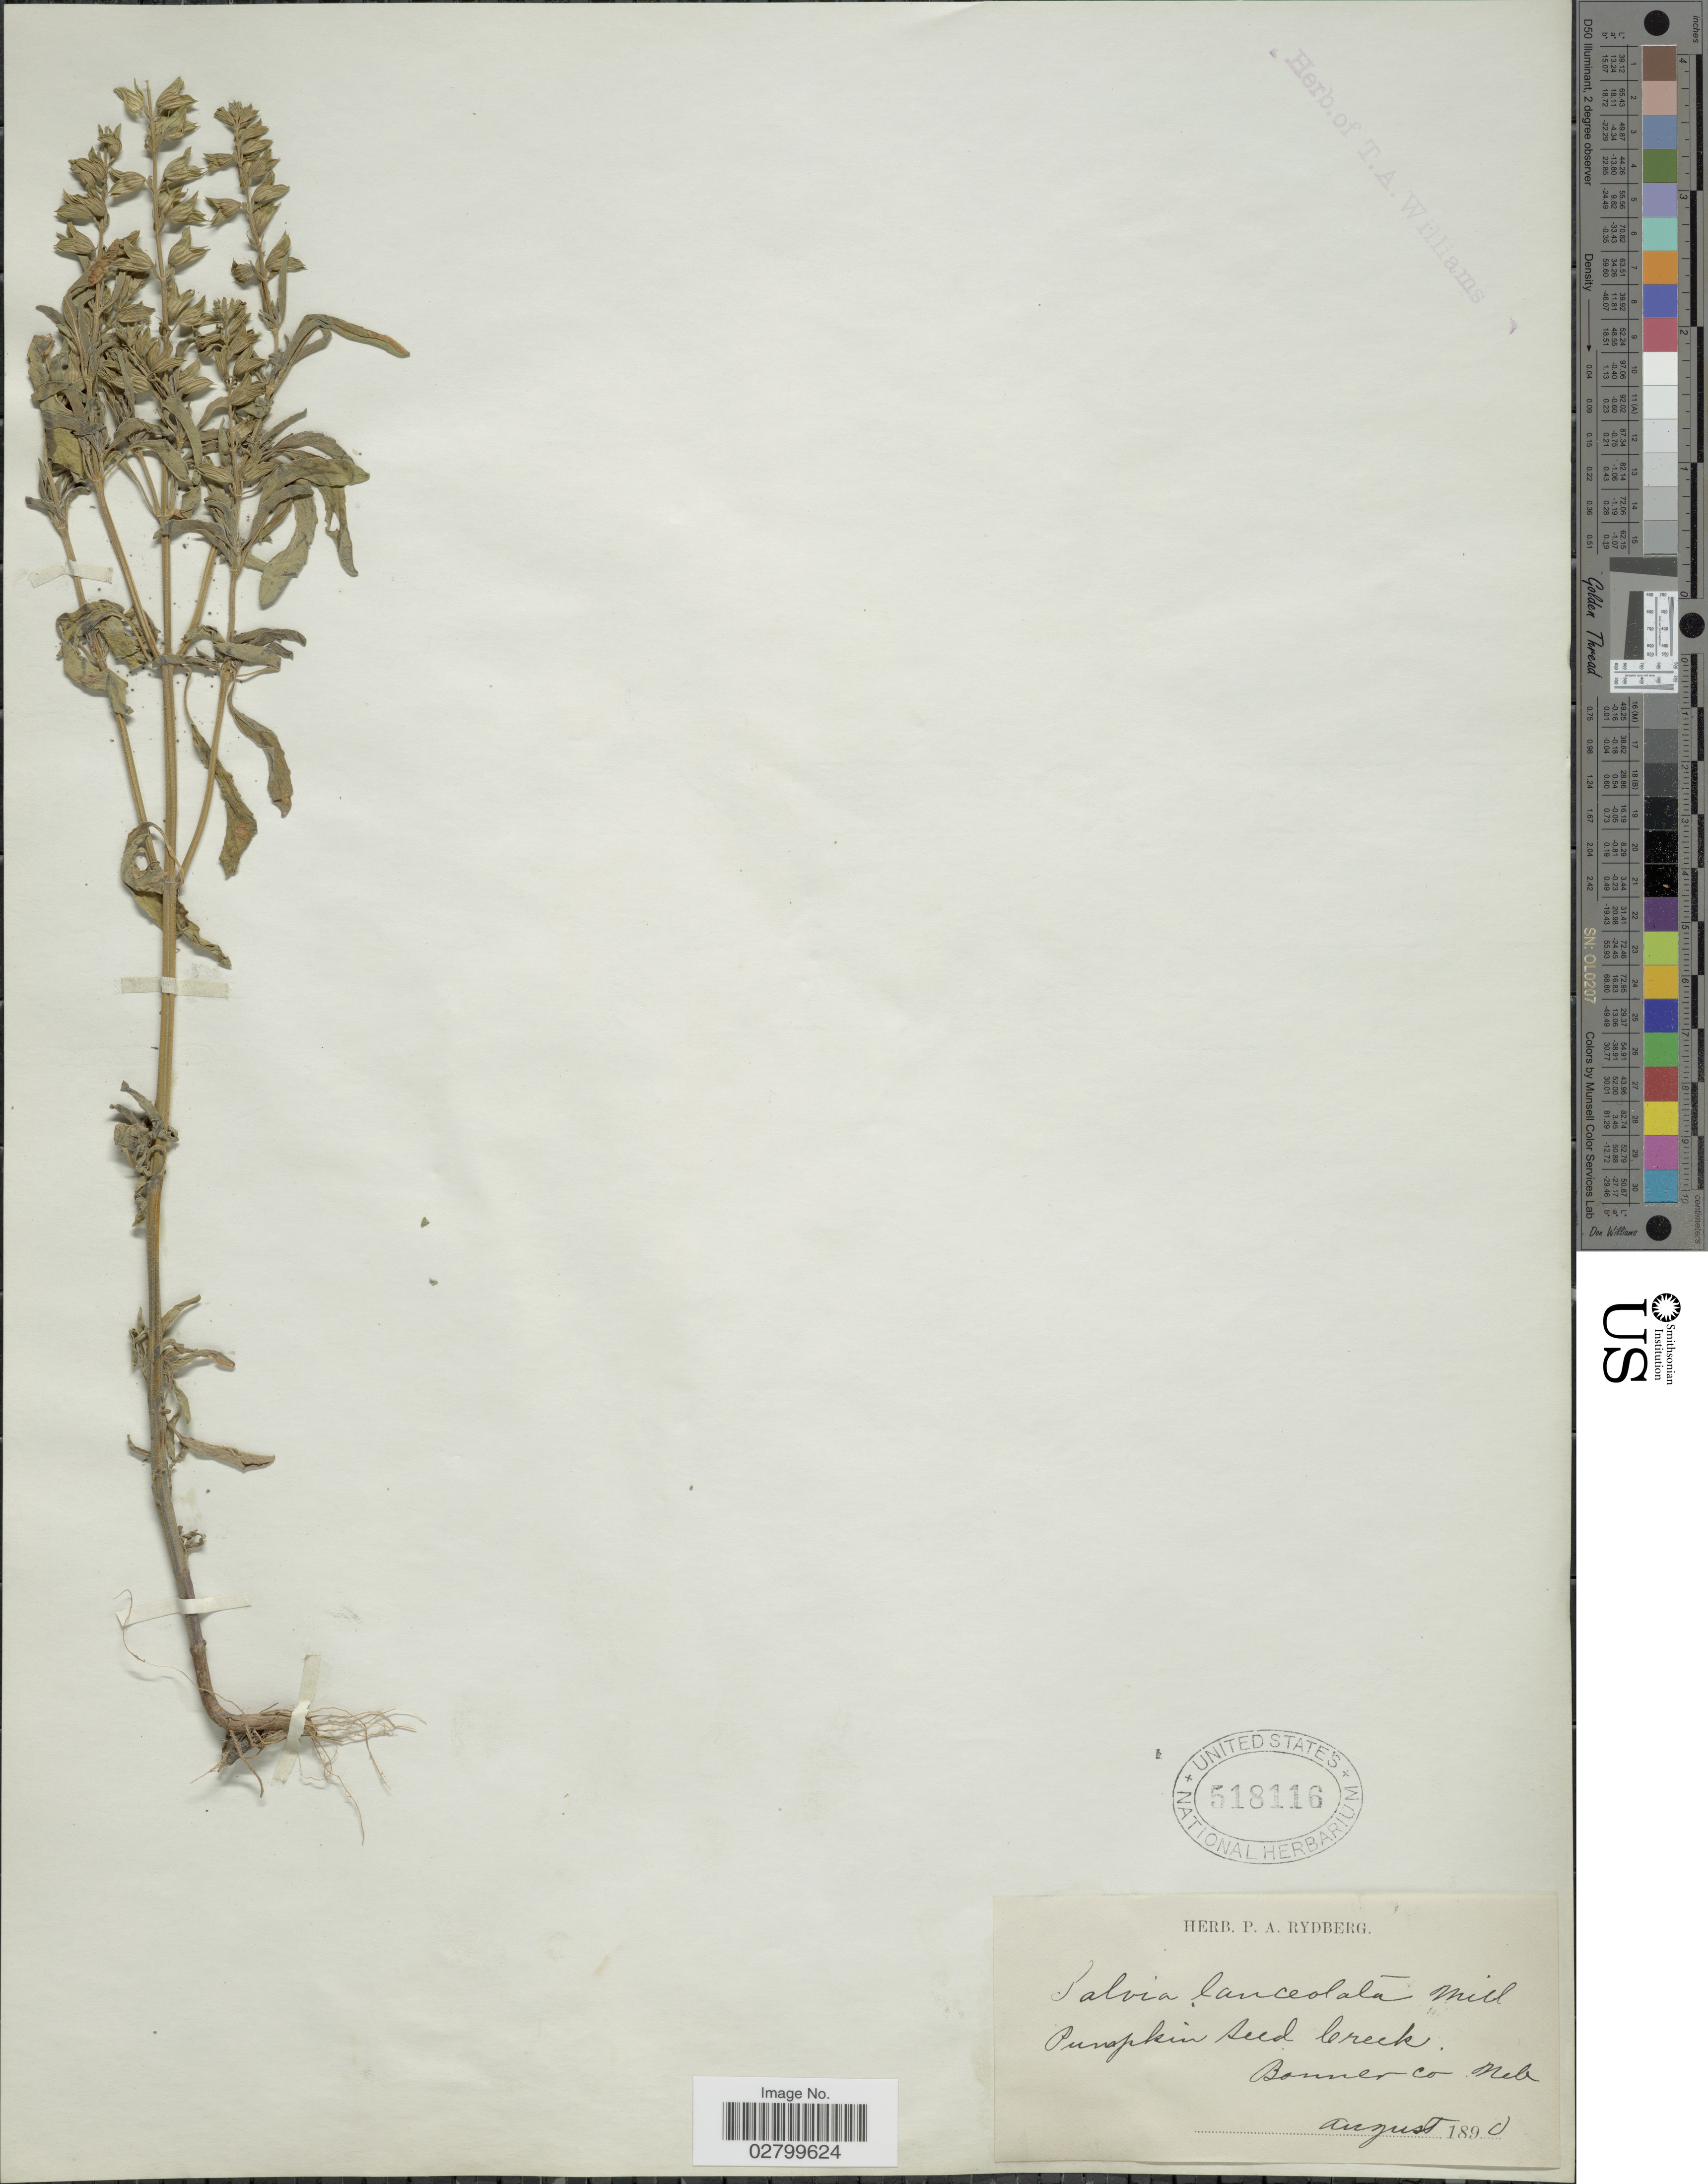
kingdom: Plantae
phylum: Tracheophyta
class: Magnoliopsida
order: Lamiales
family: Lamiaceae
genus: Salvia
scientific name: Salvia lanceolata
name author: Brouss.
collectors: ex herb. P. A. Rydberg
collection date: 1890-08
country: United States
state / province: Nebraska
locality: Pumpkin Seed Creek, Bonner Co. Neb.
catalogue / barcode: US 518116